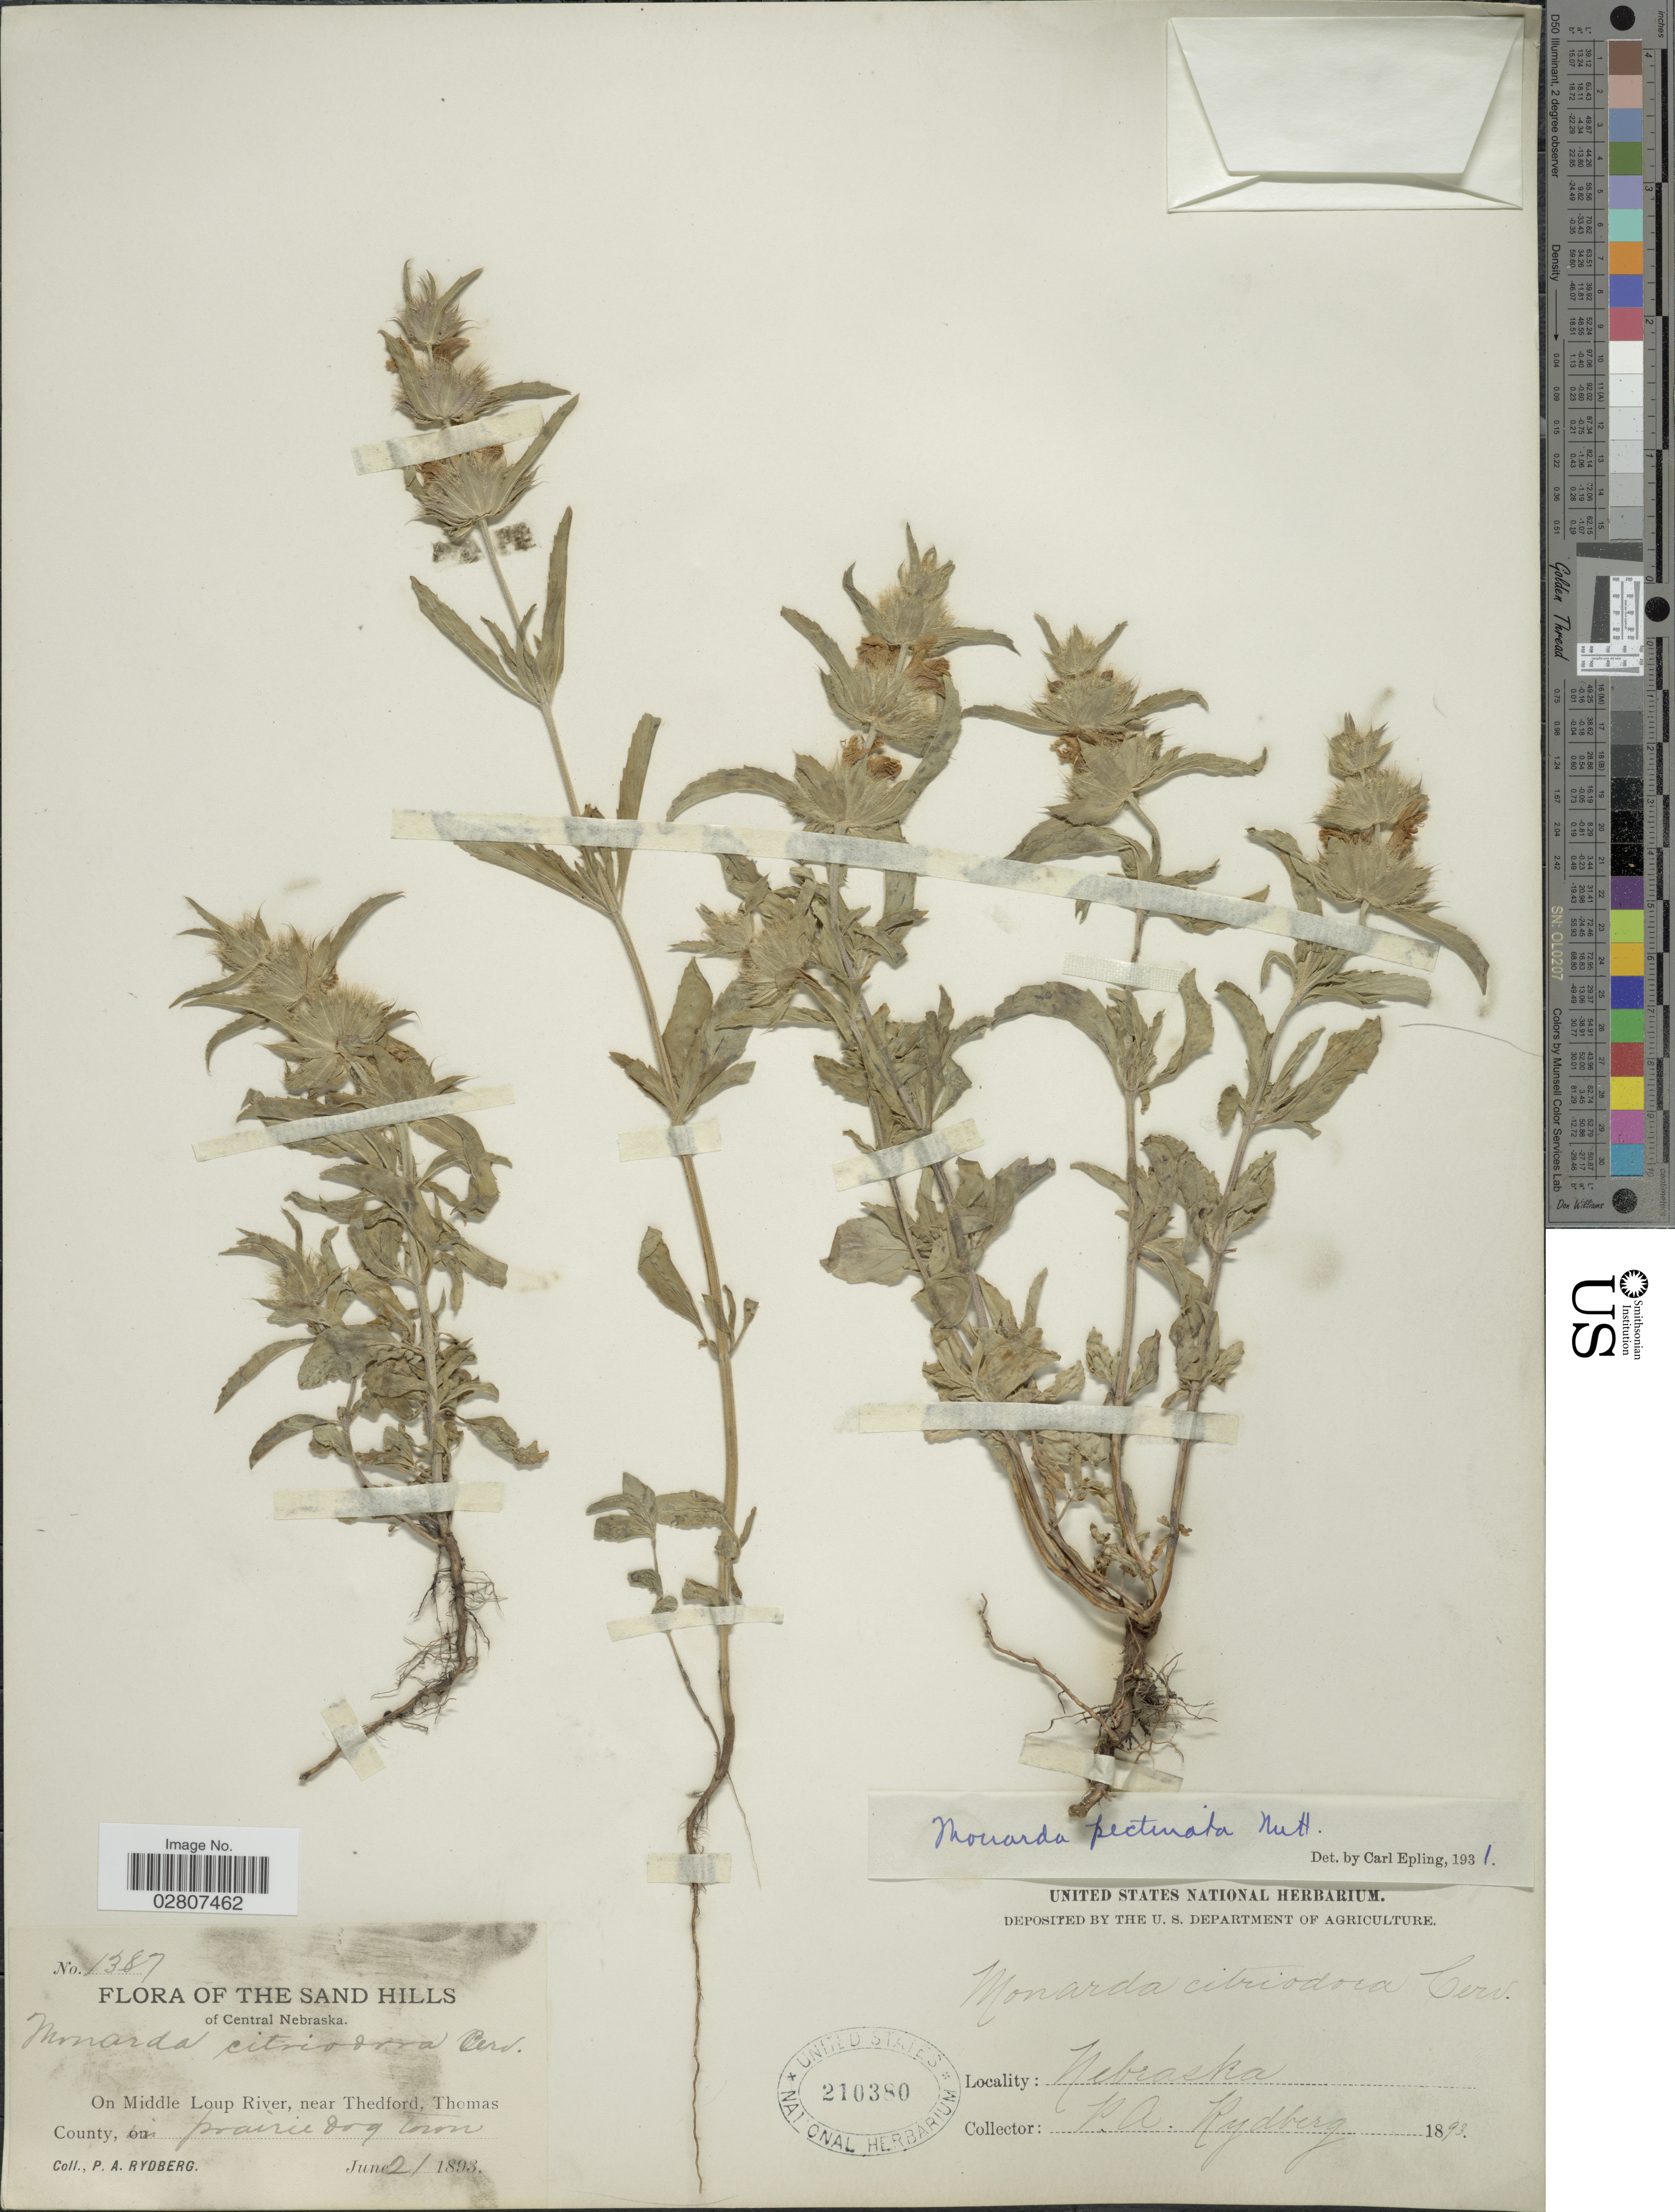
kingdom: Plantae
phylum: Tracheophyta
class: Magnoliopsida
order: Lamiales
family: Lamiaceae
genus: Monarda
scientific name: Monarda pectinata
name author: Nutt.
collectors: P. A. Rydberg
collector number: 1387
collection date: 1893-06-21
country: United States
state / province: Nebraska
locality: Sand Hills of Central Nebraska. On Middle Loup River, near Thedford, Thomas County, in prairie dog town.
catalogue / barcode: US 210380